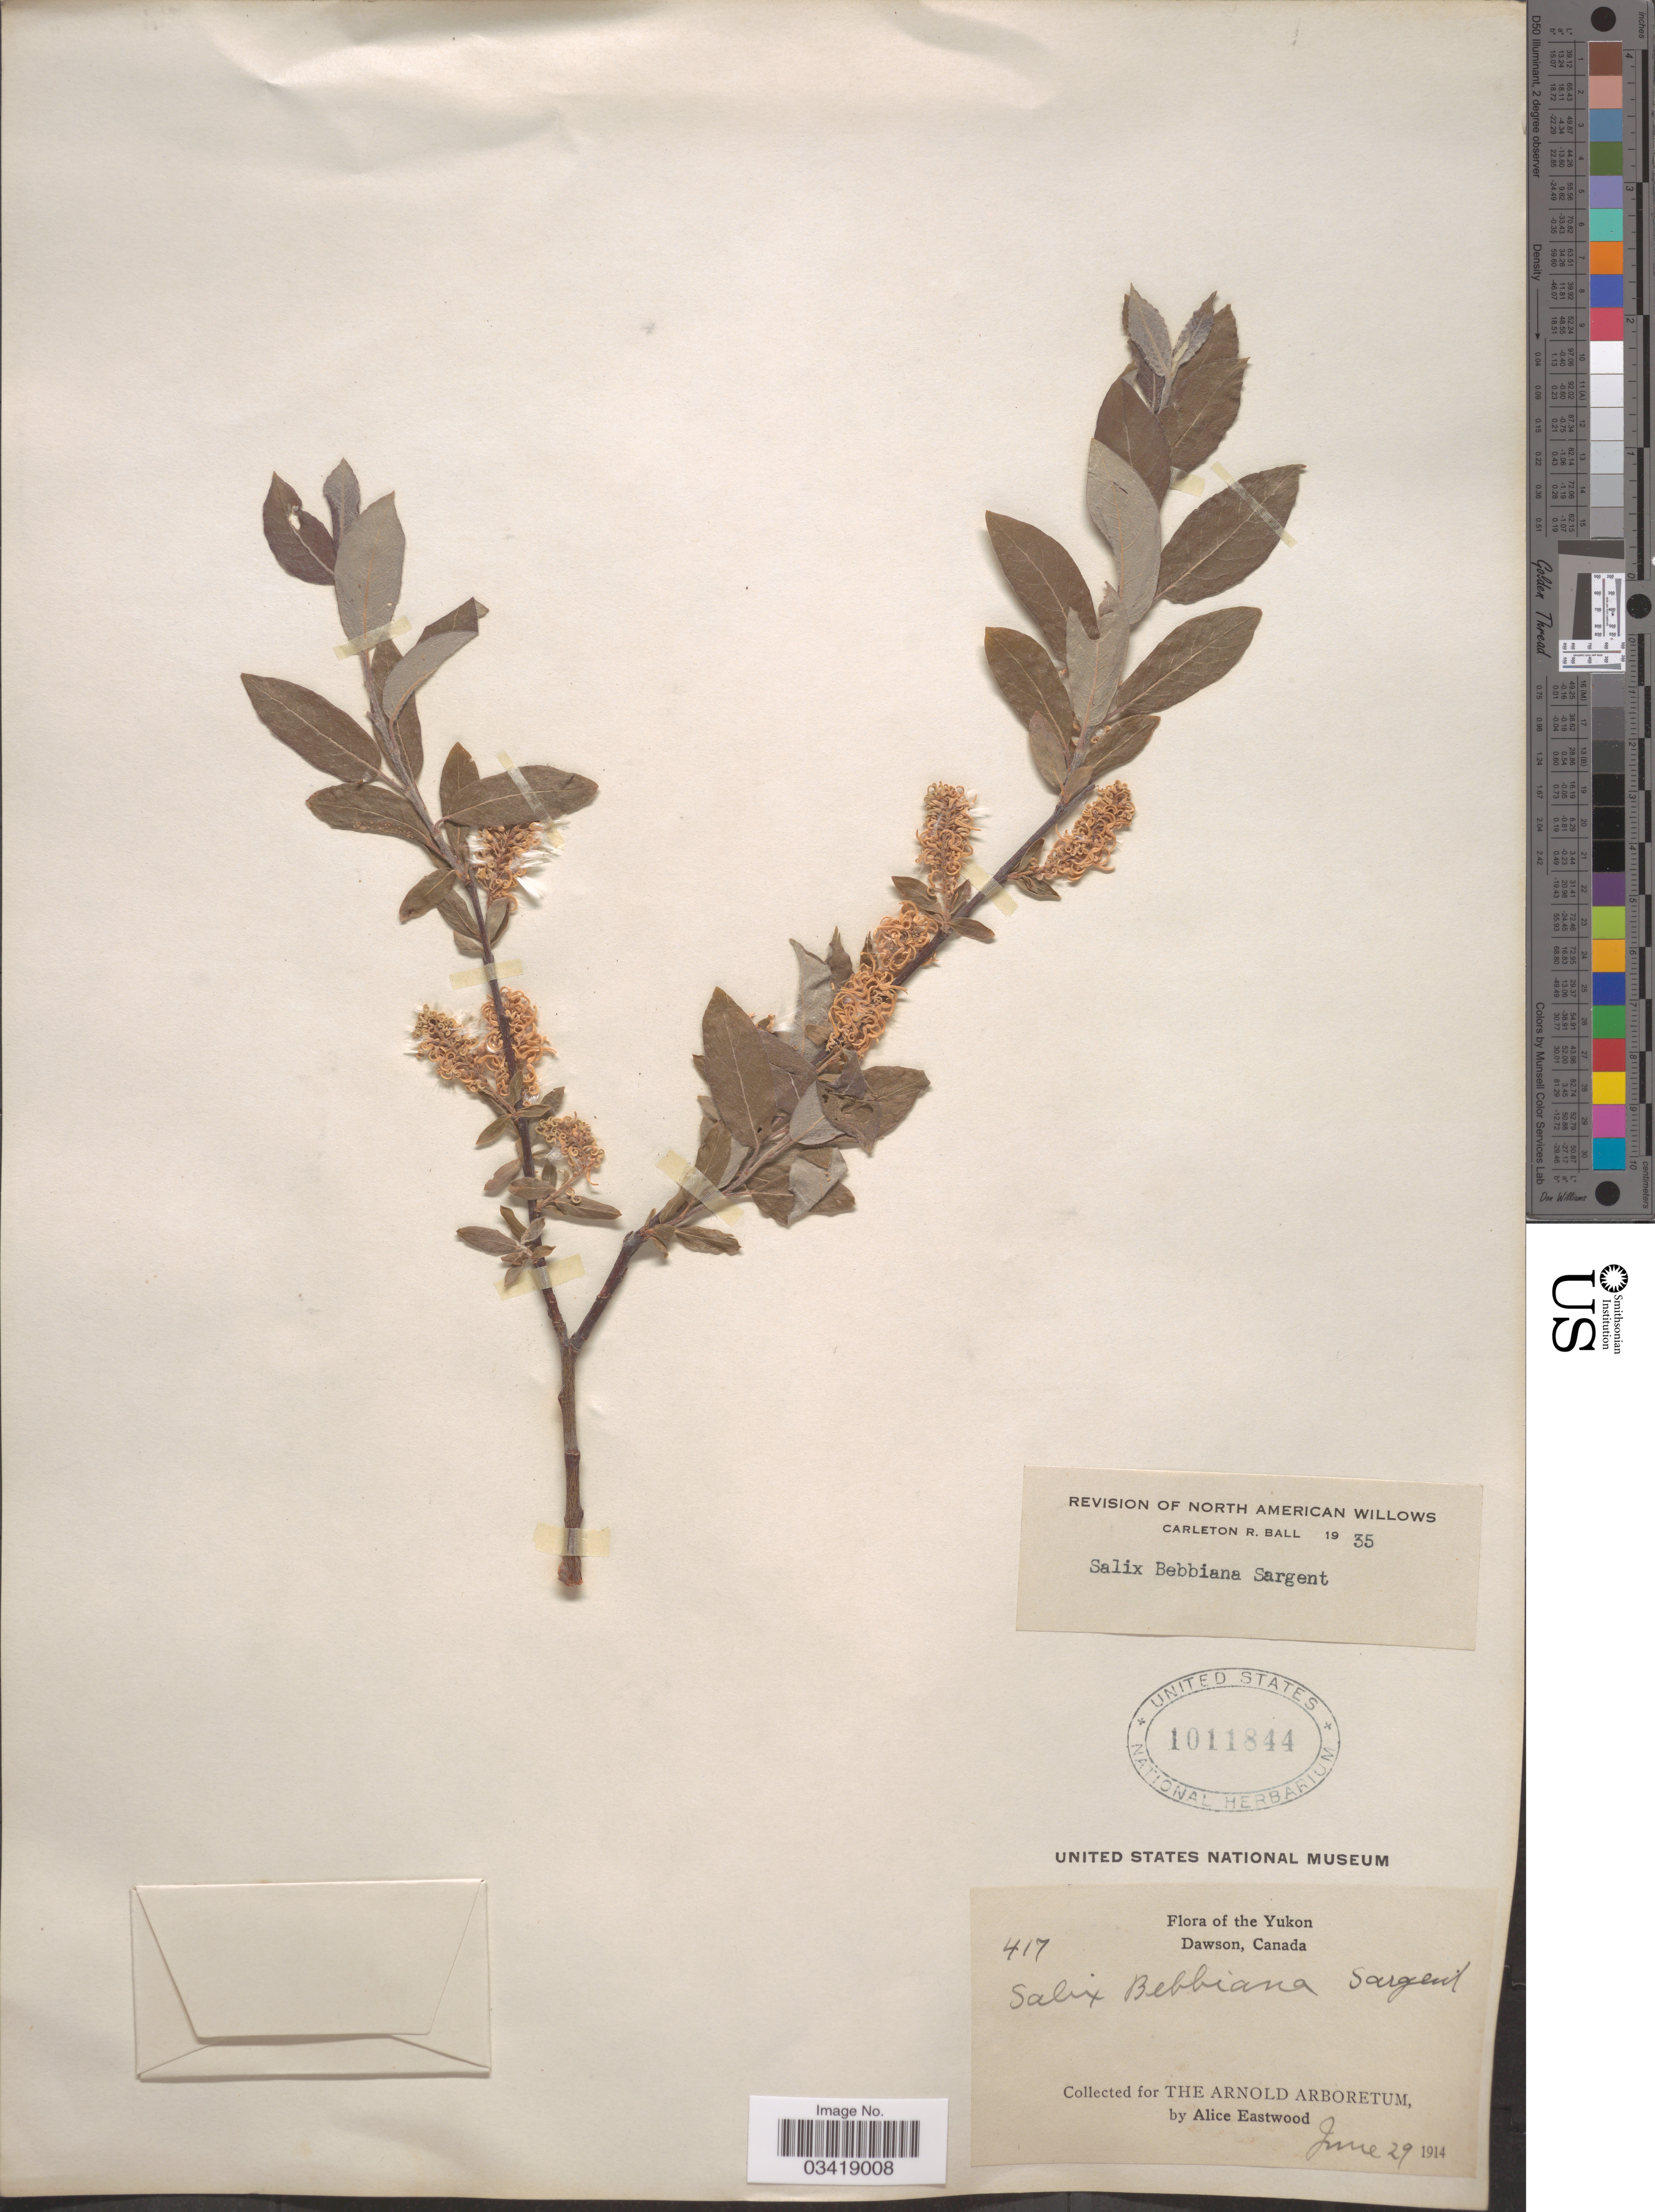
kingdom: Plantae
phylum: Tracheophyta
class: Magnoliopsida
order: Malpighiales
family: Salicaceae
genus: Salix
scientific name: Salix bebbiana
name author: Sarg.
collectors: A. Eastwood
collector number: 417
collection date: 1914-06-29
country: Canada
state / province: Yukon Territory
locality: Yukon. Dawson.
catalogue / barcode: US 1011844